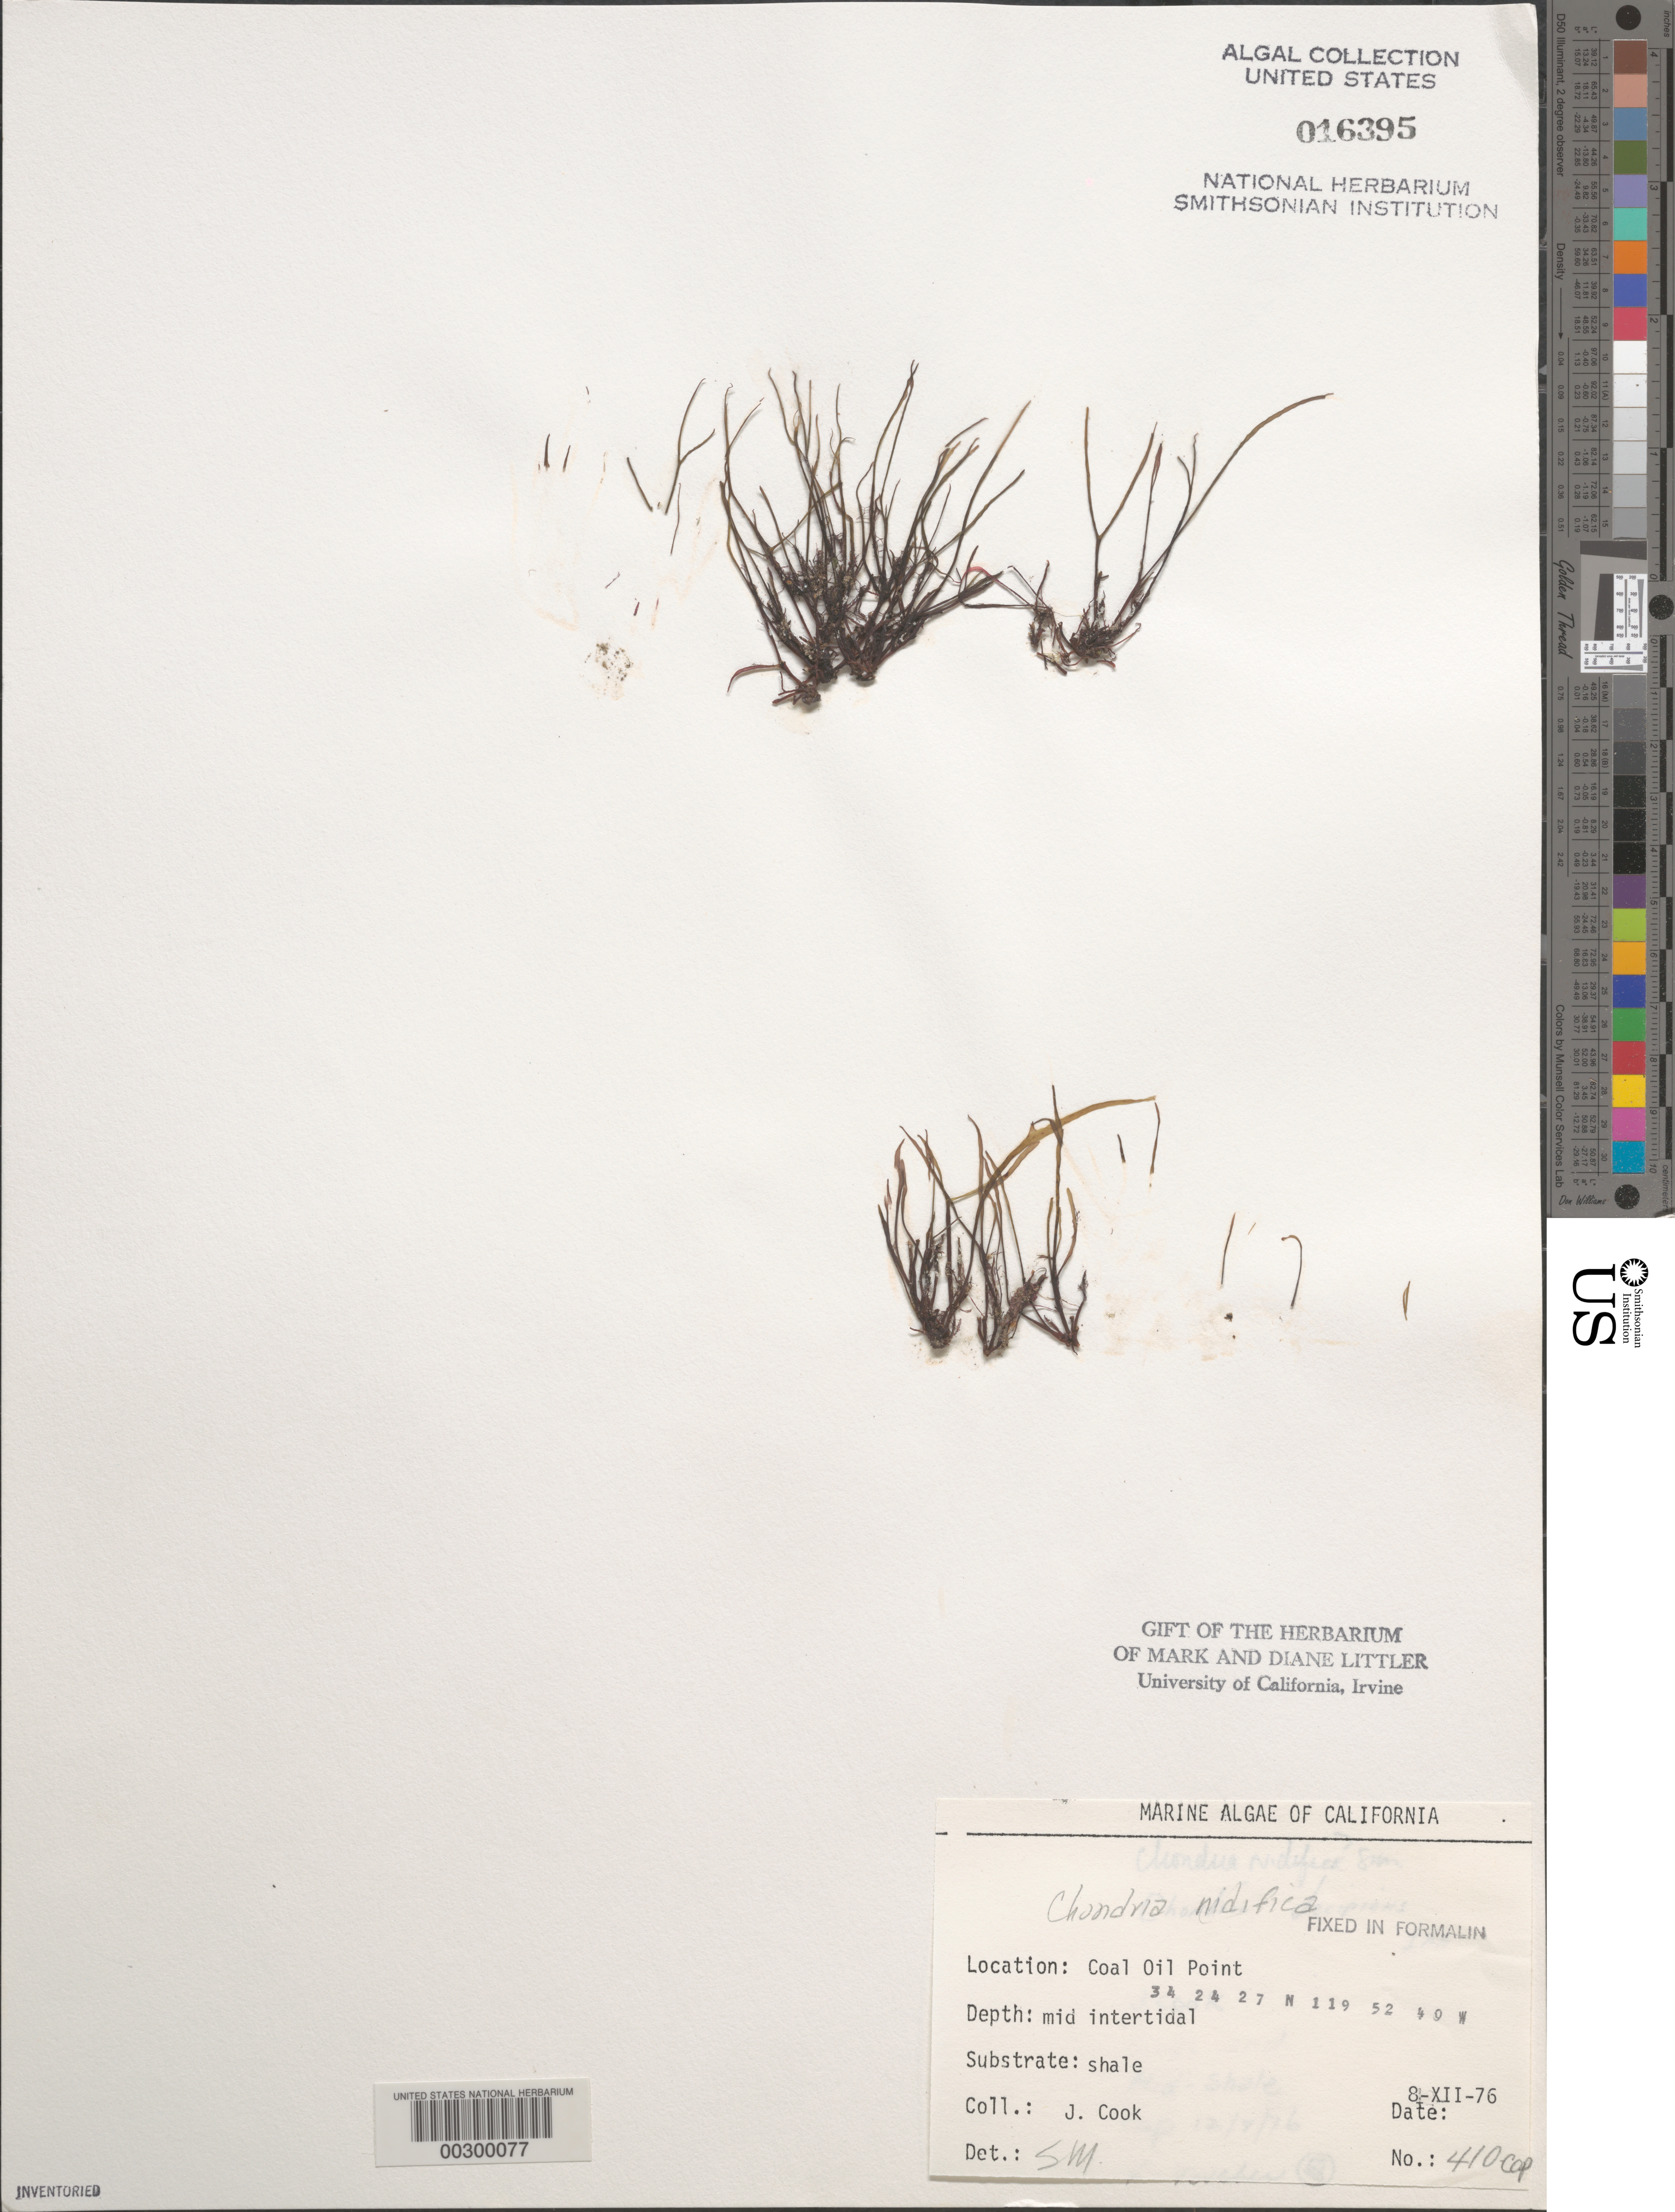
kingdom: Plantae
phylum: Rhodophyta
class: Florideophyceae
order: Ceramiales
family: Rhodomelaceae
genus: Neochondria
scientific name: Neochondria nidifica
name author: (Harvey) Sutti et al.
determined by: Algae name updating Project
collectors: J. Cook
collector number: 410-cop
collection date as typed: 08 Dec 1976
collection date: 1976-12-08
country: United States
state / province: California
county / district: Santa Barbara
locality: Coal Oil Point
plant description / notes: BLM-SOCALBIGHT Rocky Intertidal Survey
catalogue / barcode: US 16395